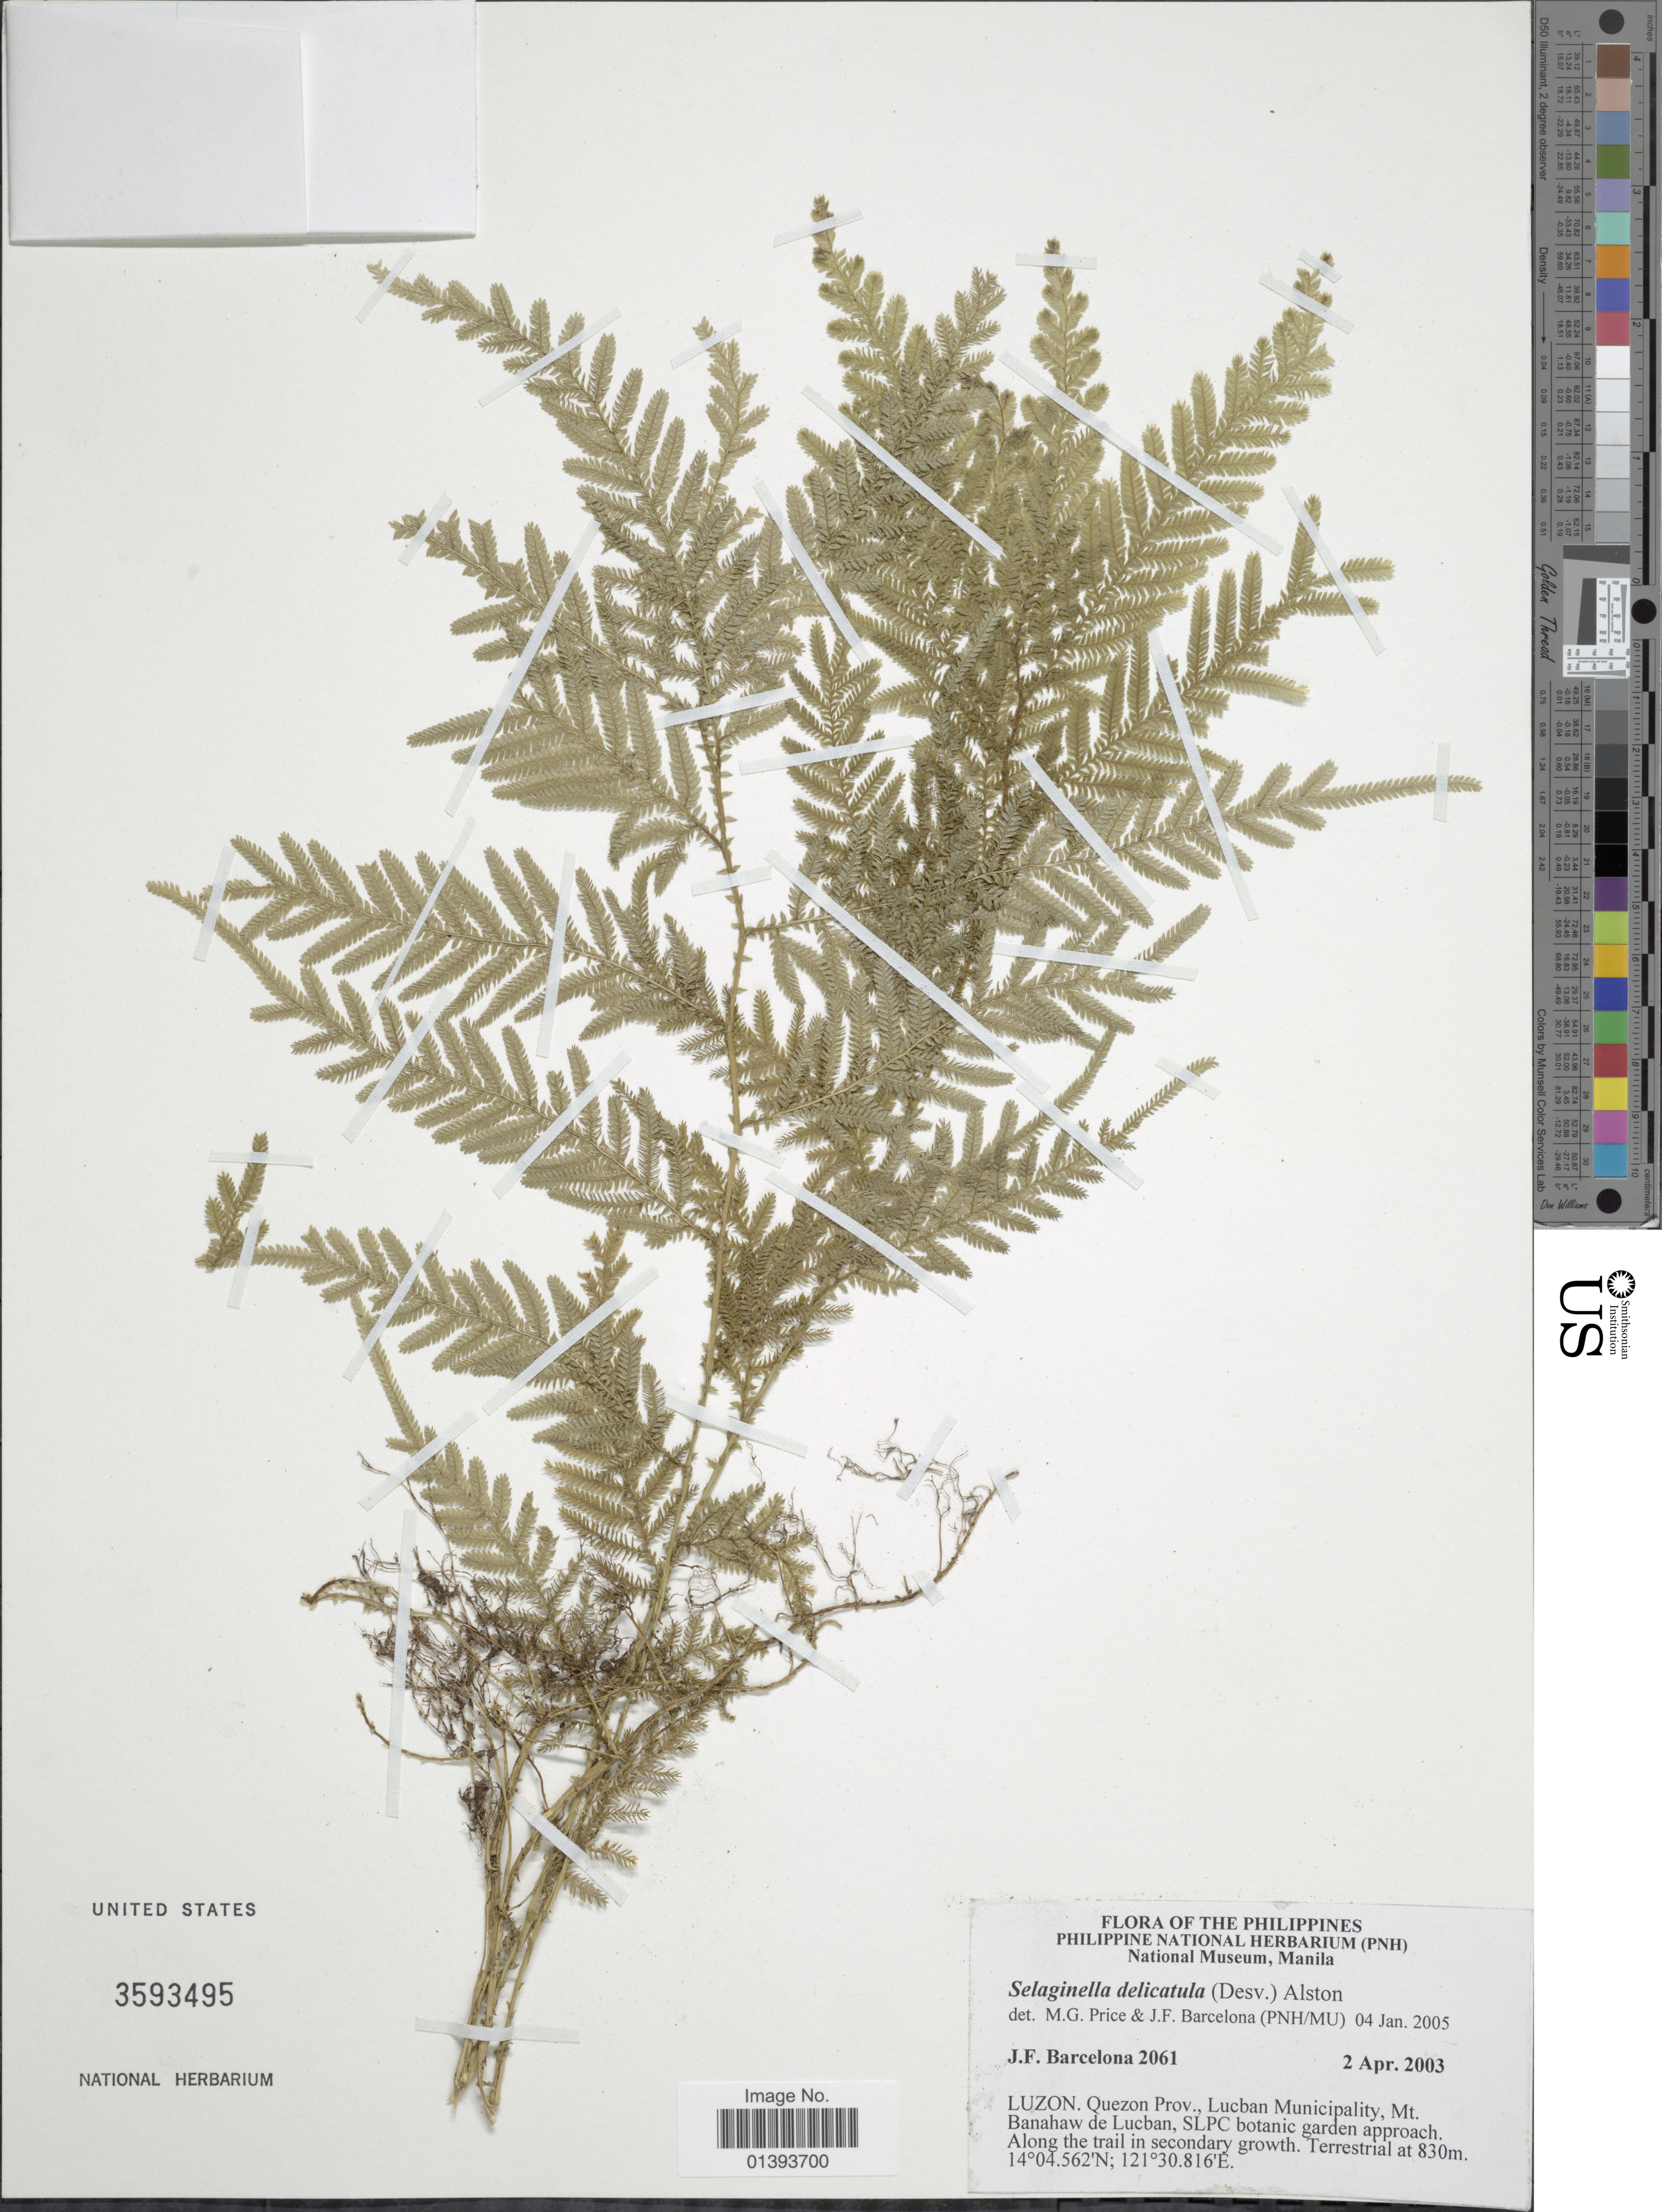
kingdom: Plantae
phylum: Tracheophyta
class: Lycopodiopsida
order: Selaginellales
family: Selaginellaceae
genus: Selaginella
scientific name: Selaginella delicatula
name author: (Desv.) Alston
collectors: J. F. Barcelona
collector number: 2061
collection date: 2003-04-02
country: Philippines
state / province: Central Luzon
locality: Luzon, Quezon Prov., Lucban Municipality, Mt. Banahaw de Lucban, SLPC botanic garden approach, along the trail in secondary growth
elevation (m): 830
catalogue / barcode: US 3593495